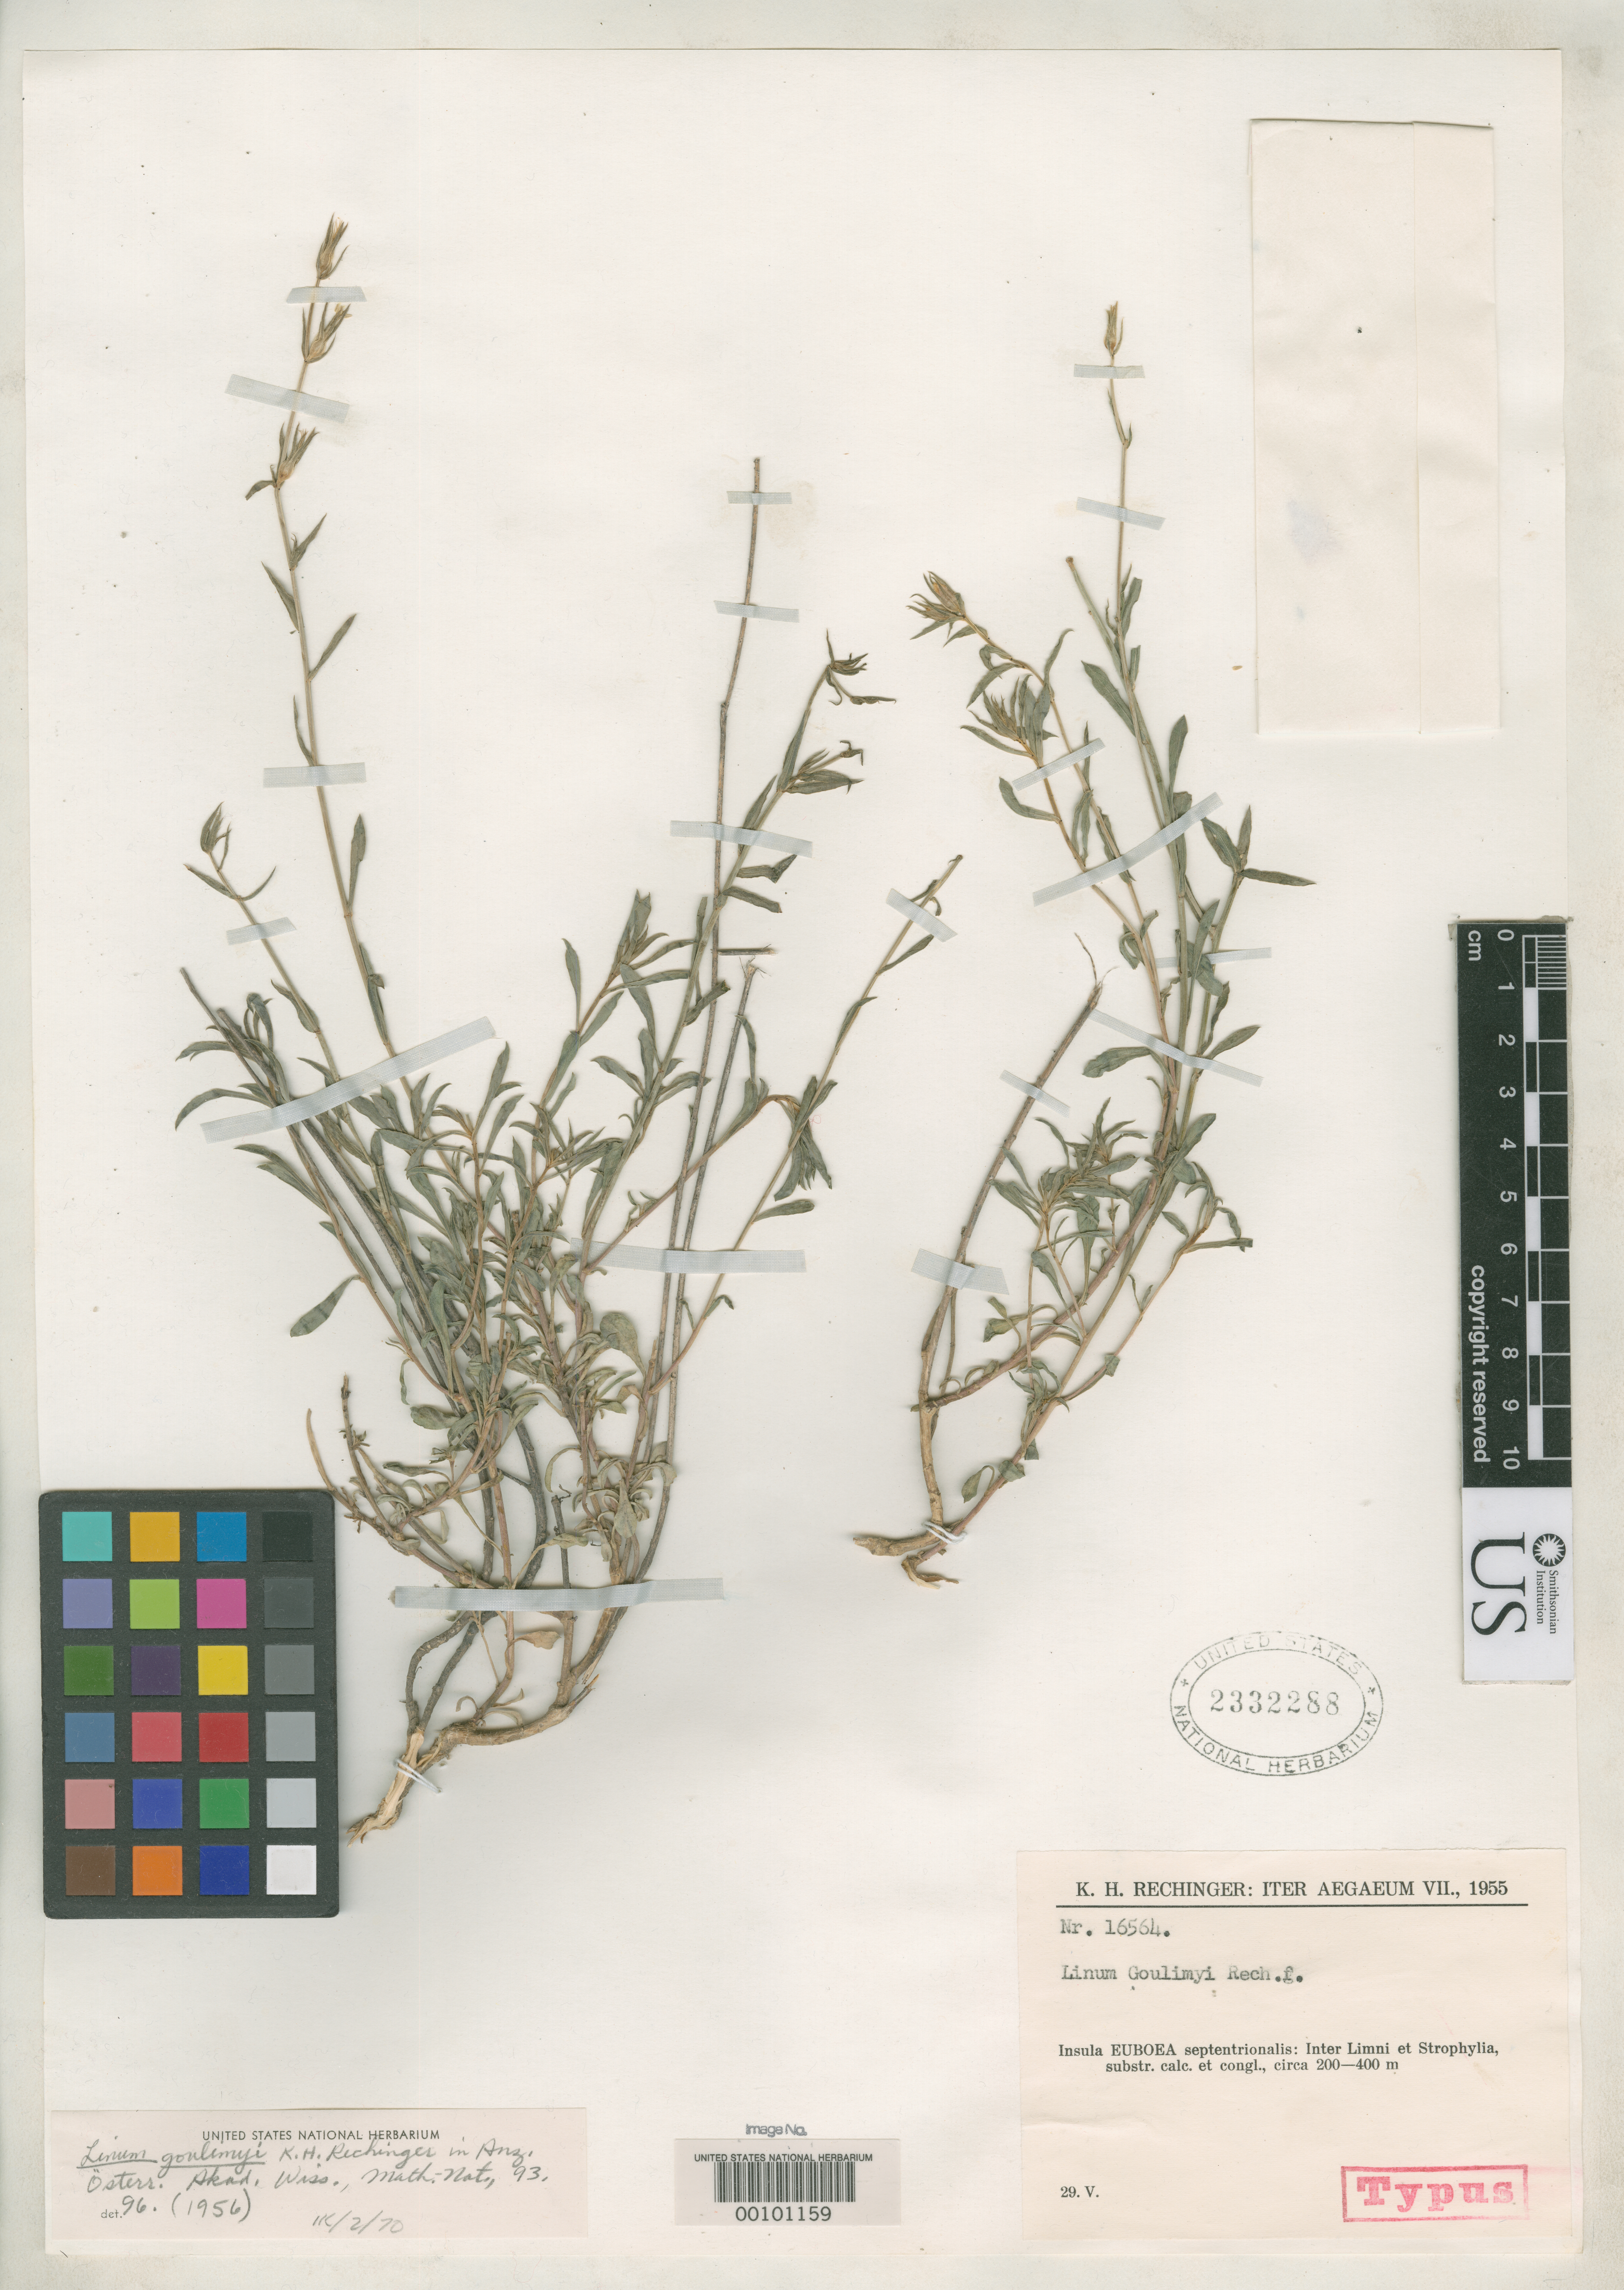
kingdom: Plantae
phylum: Tracheophyta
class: Magnoliopsida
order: Malpighiales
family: Linaceae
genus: Linum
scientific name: Linum goulimyi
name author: Rech. f.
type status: Isotype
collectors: K. H. Rechinger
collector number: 16564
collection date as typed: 29 May 1955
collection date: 1955-05-29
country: Greece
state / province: Central Greece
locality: Between Limni and Stophylia.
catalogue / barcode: US 2332288